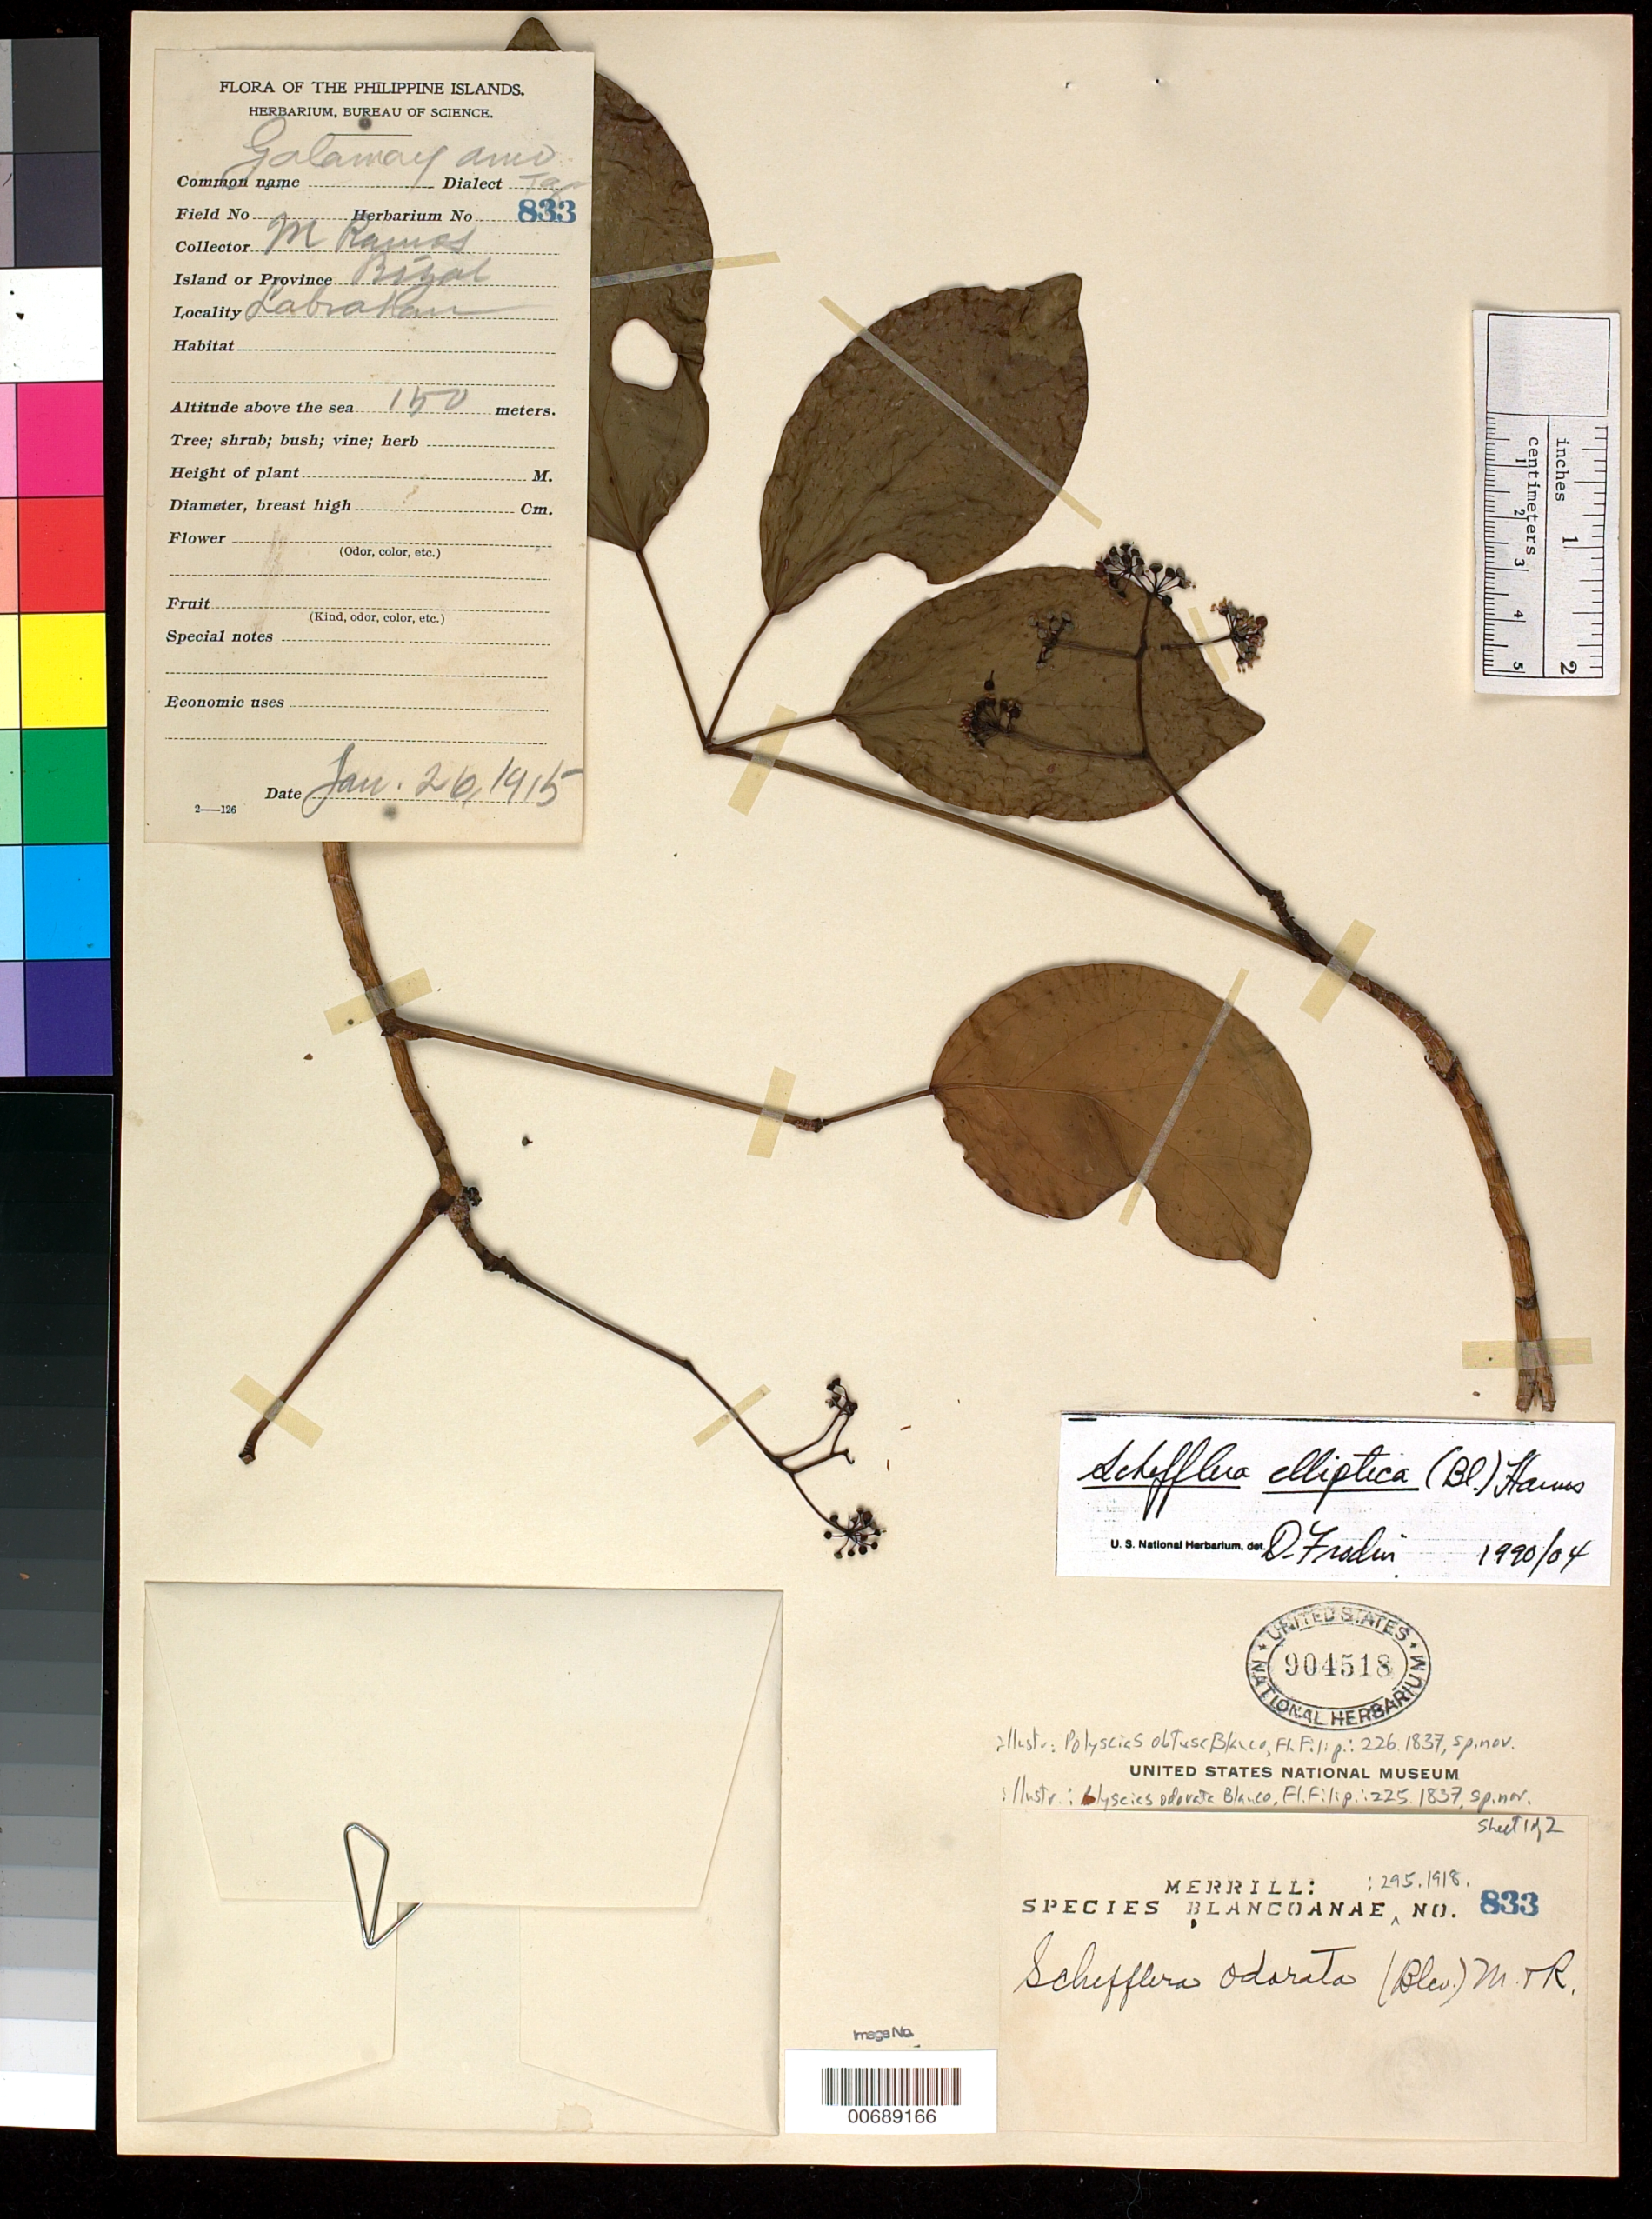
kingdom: Plantae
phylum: Tracheophyta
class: Magnoliopsida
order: Apiales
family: Araliaceae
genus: Schefflera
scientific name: Schefflera elliptica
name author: (Blume) Harms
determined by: Frodin, D. G.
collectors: M. Ramos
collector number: Sp. Blancoan. 0833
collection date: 1915-01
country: Philippines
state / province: Calabarzon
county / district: Rizal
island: Luzon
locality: Labrahan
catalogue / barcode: US 904518